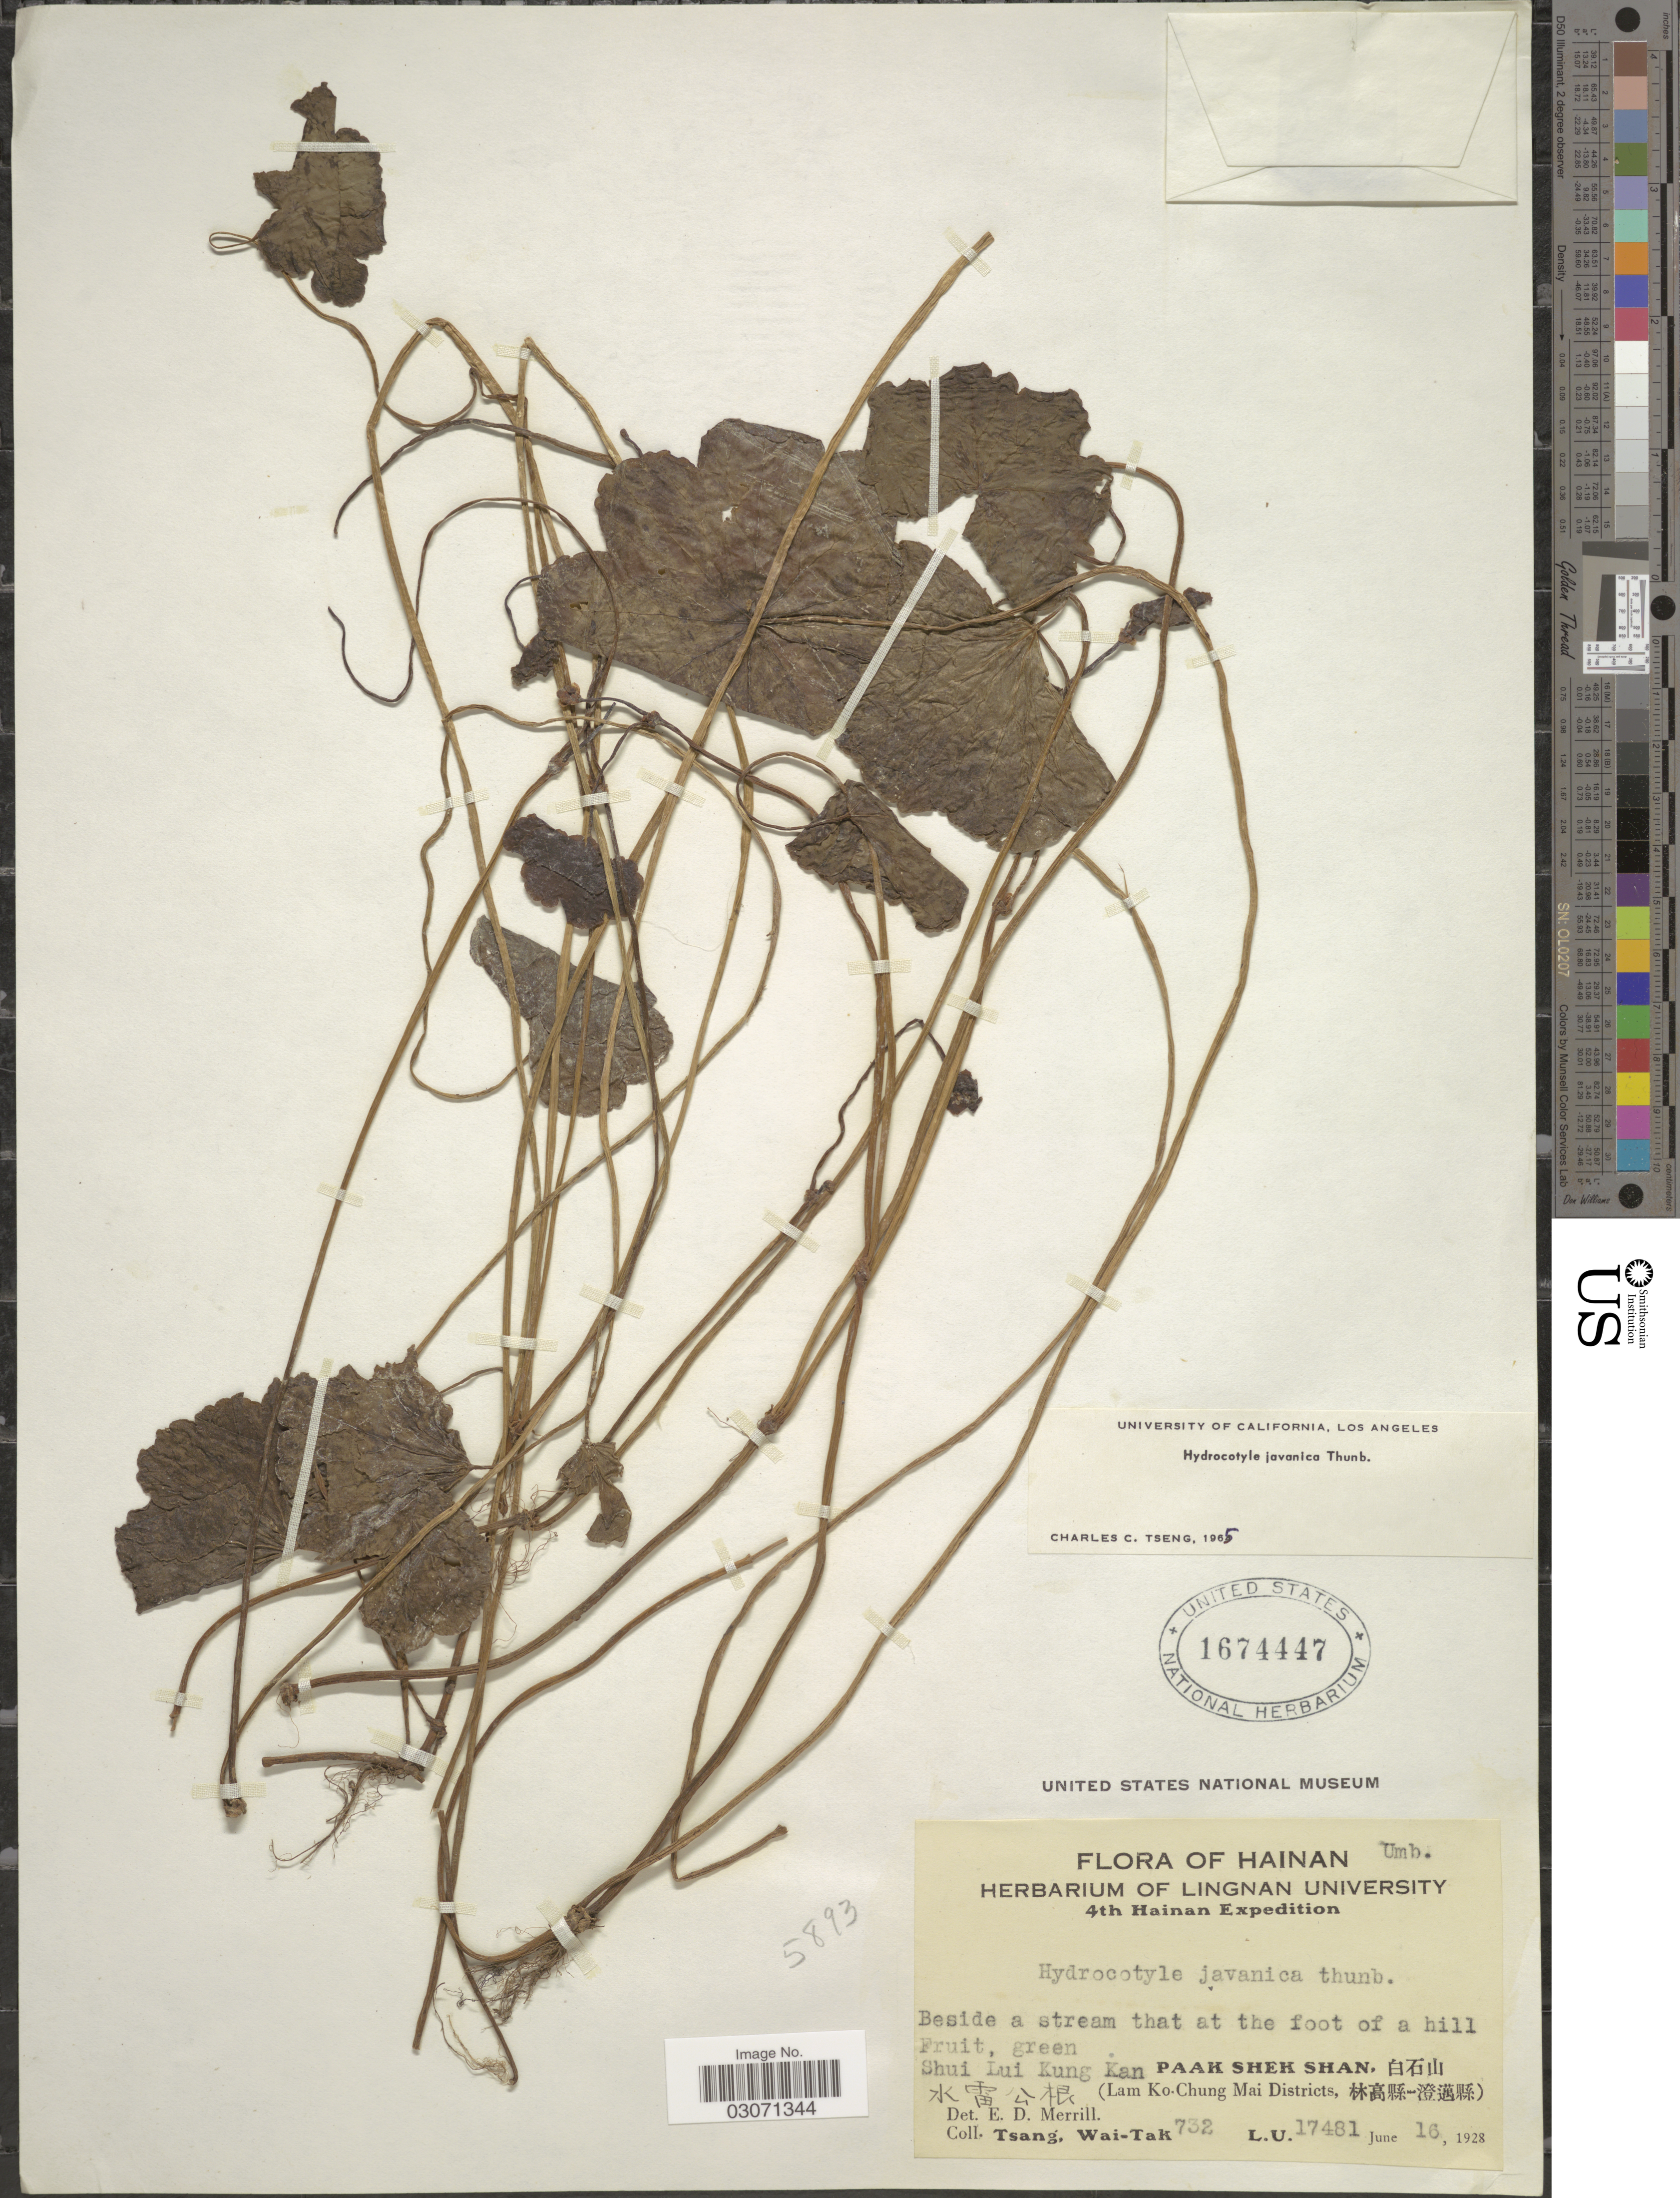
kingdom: Plantae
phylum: Tracheophyta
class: Magnoliopsida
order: Apiales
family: Araliaceae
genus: Hydrocotyle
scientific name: Hydrocotyle javanica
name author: Thunb.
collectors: W. T. Tsang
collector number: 1732/L.U.17481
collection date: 1928-06-16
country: China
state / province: Hainan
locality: Shui Lui Kung Kan, Paak Shek Shan (Lam Ko-Chung Mai Districts).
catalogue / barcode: US 1674447